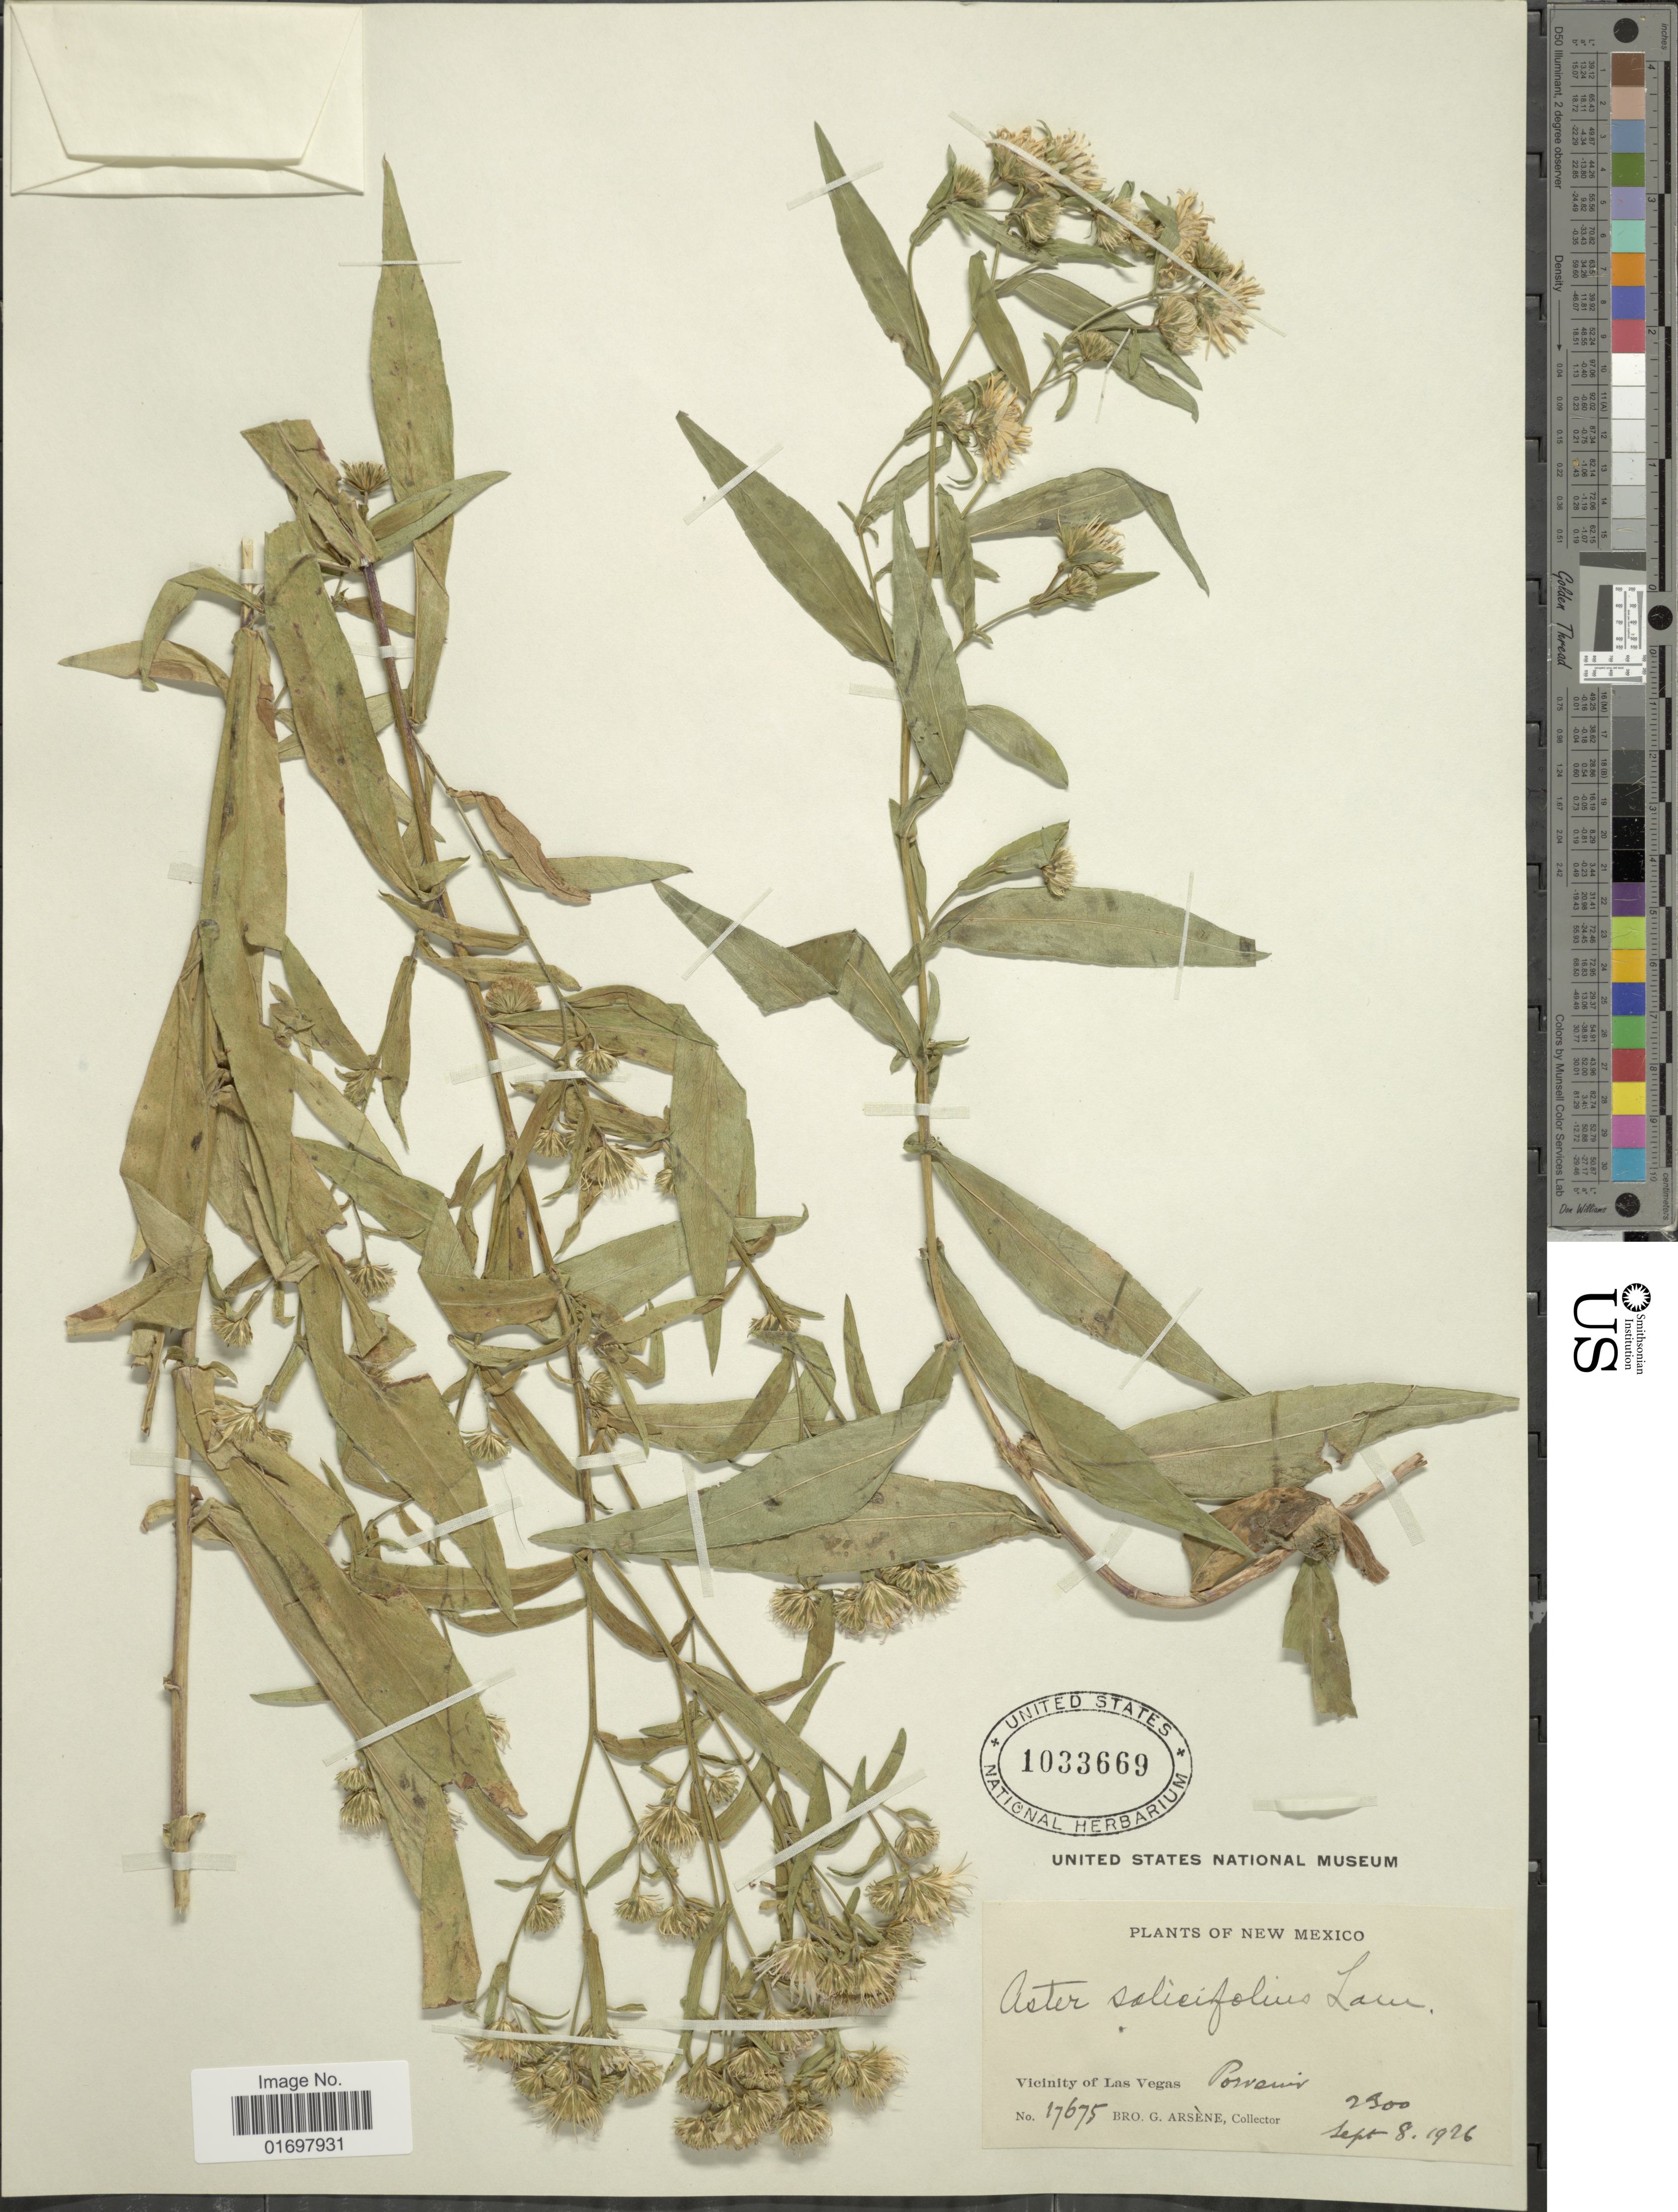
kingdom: Plantae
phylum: Tracheophyta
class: Magnoliopsida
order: Asterales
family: Asteraceae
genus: Symphyotrichum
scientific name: Symphyotrichum lanceolatum var. hesperium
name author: (A. Gray) G.L. Nesom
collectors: Bro. G. Arsène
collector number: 17675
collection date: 1926-09-08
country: United States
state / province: New Mexico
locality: Vicinity of Las Vegas Porveuir.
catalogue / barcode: US 1033669